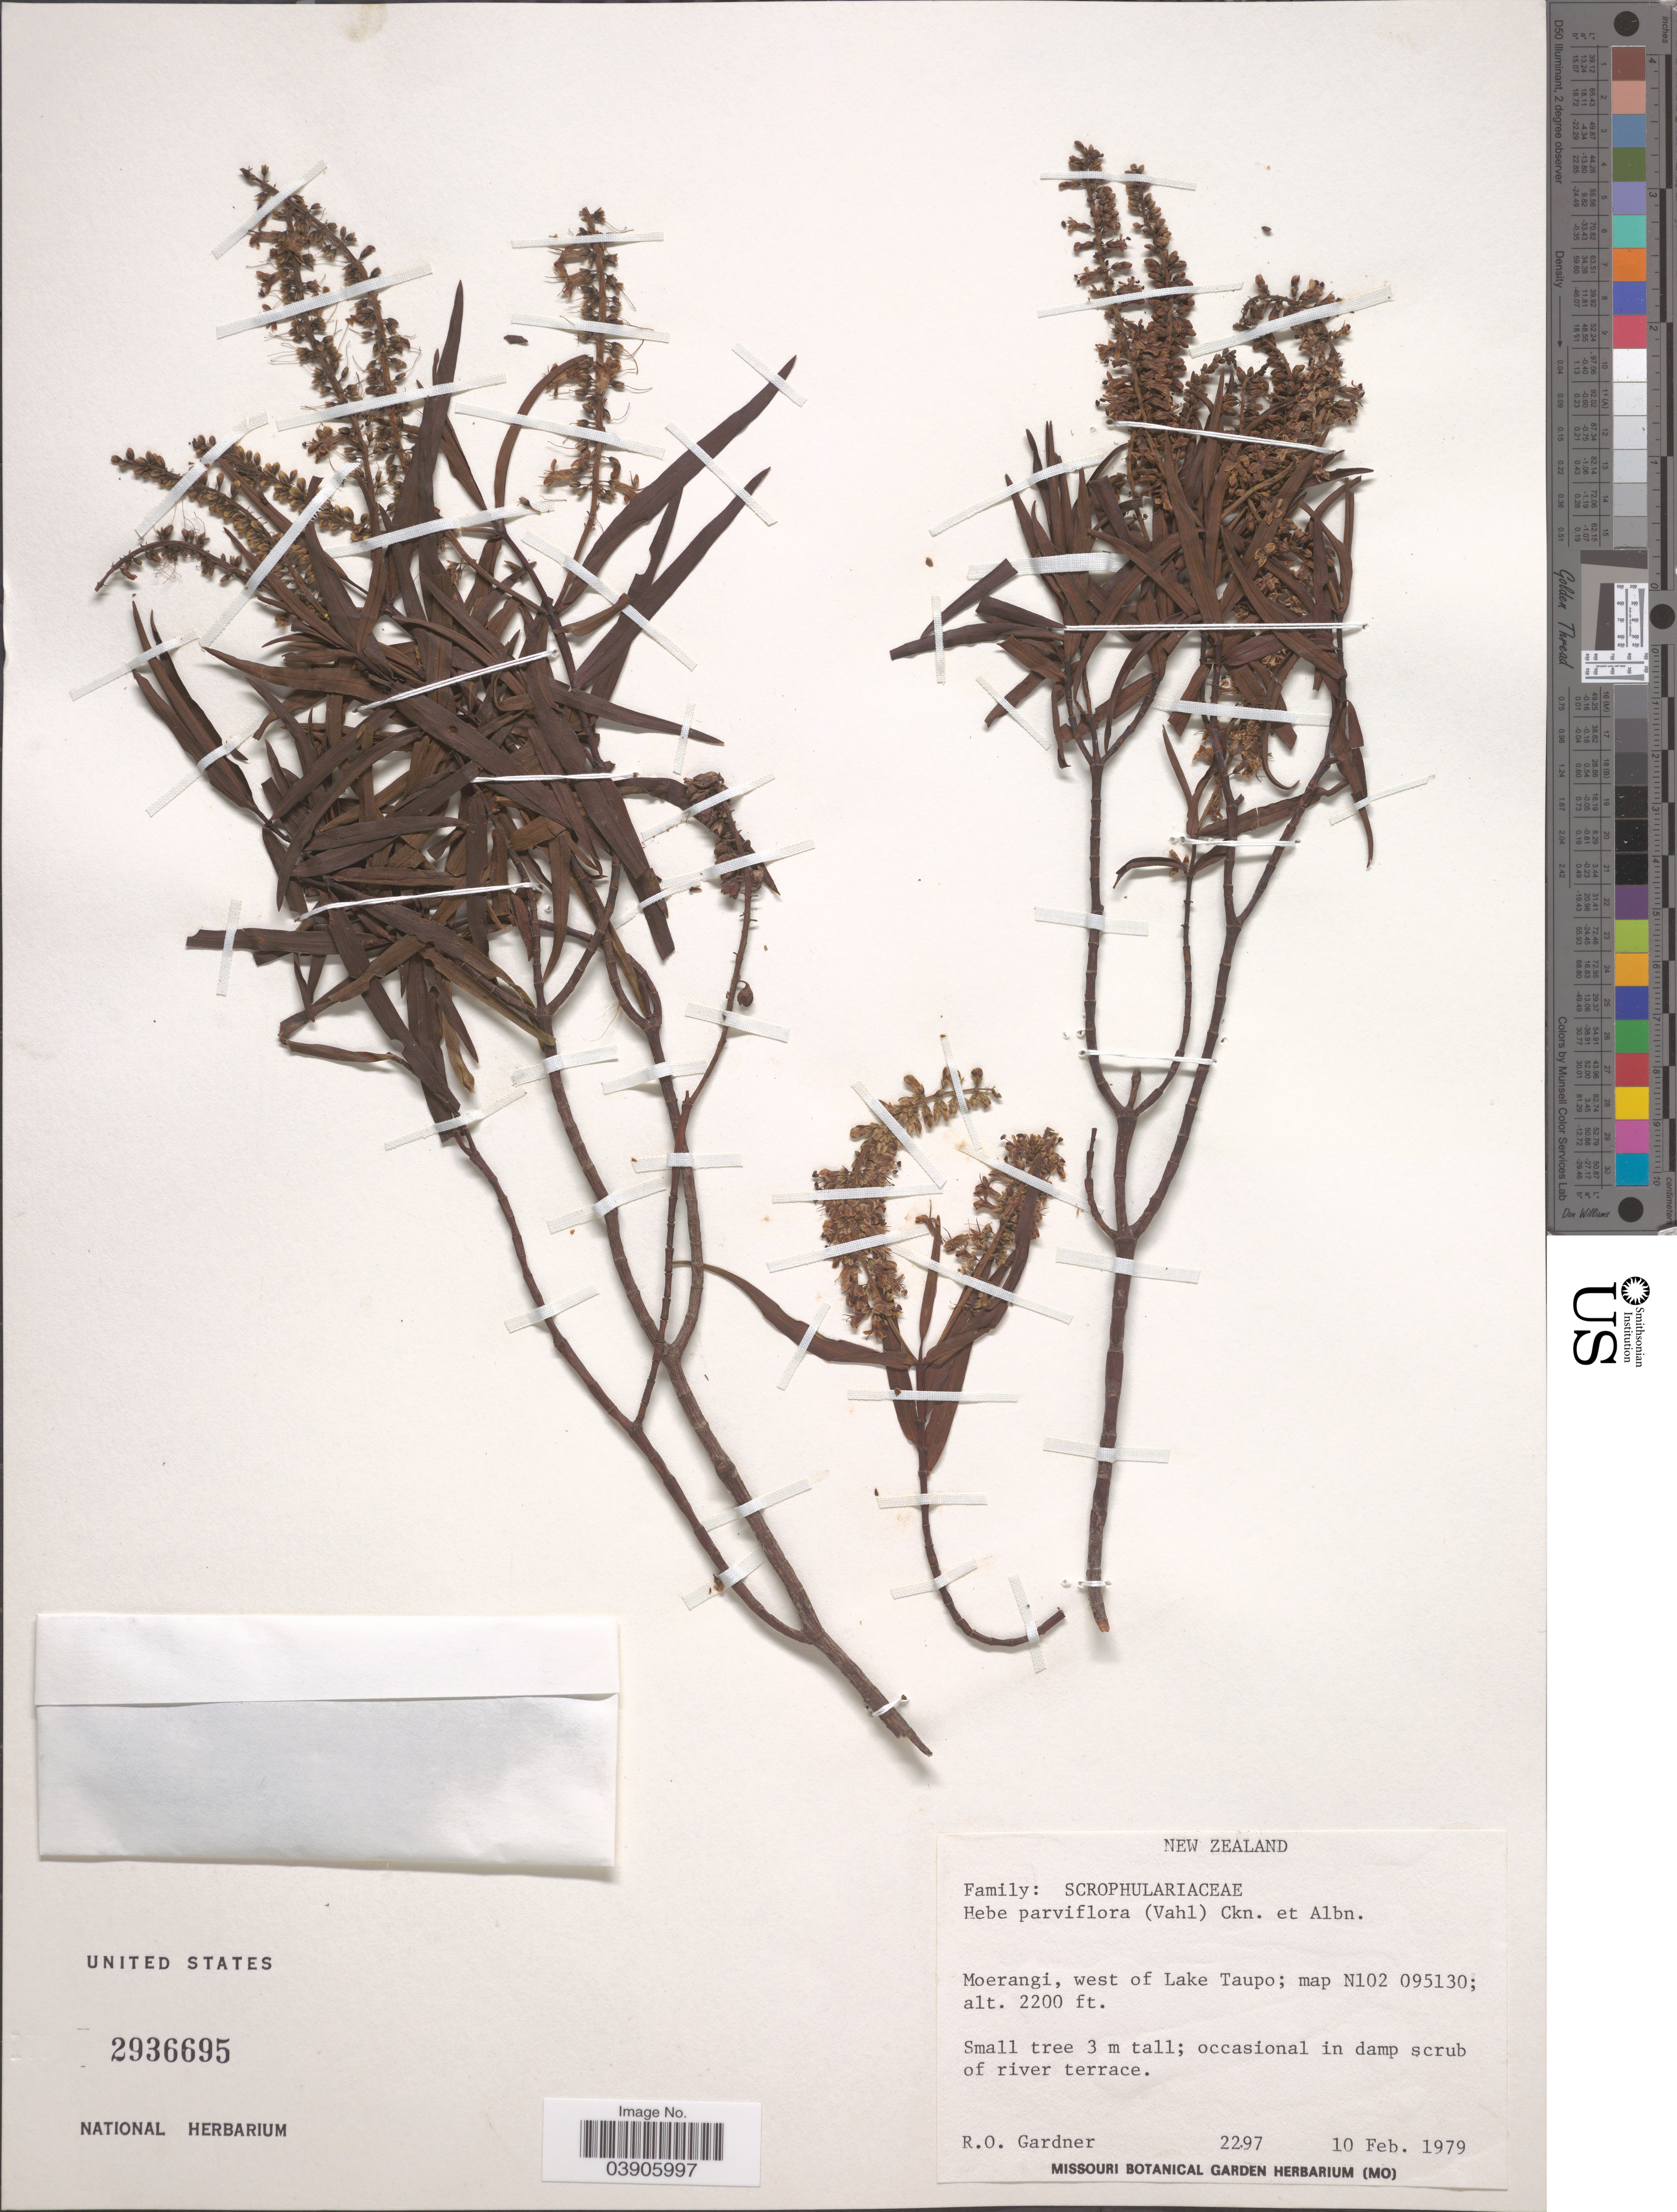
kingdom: Plantae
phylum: Tracheophyta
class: Magnoliopsida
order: Lamiales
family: Plantaginaceae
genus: Hebe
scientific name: Hebe parviflora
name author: (Vahl) Andersen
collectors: R. O. Gardner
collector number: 2297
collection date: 1979-02-10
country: New Zealand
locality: Moerangi, west of Lake Taupo; map N102 095130.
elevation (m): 671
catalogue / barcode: US 2936695